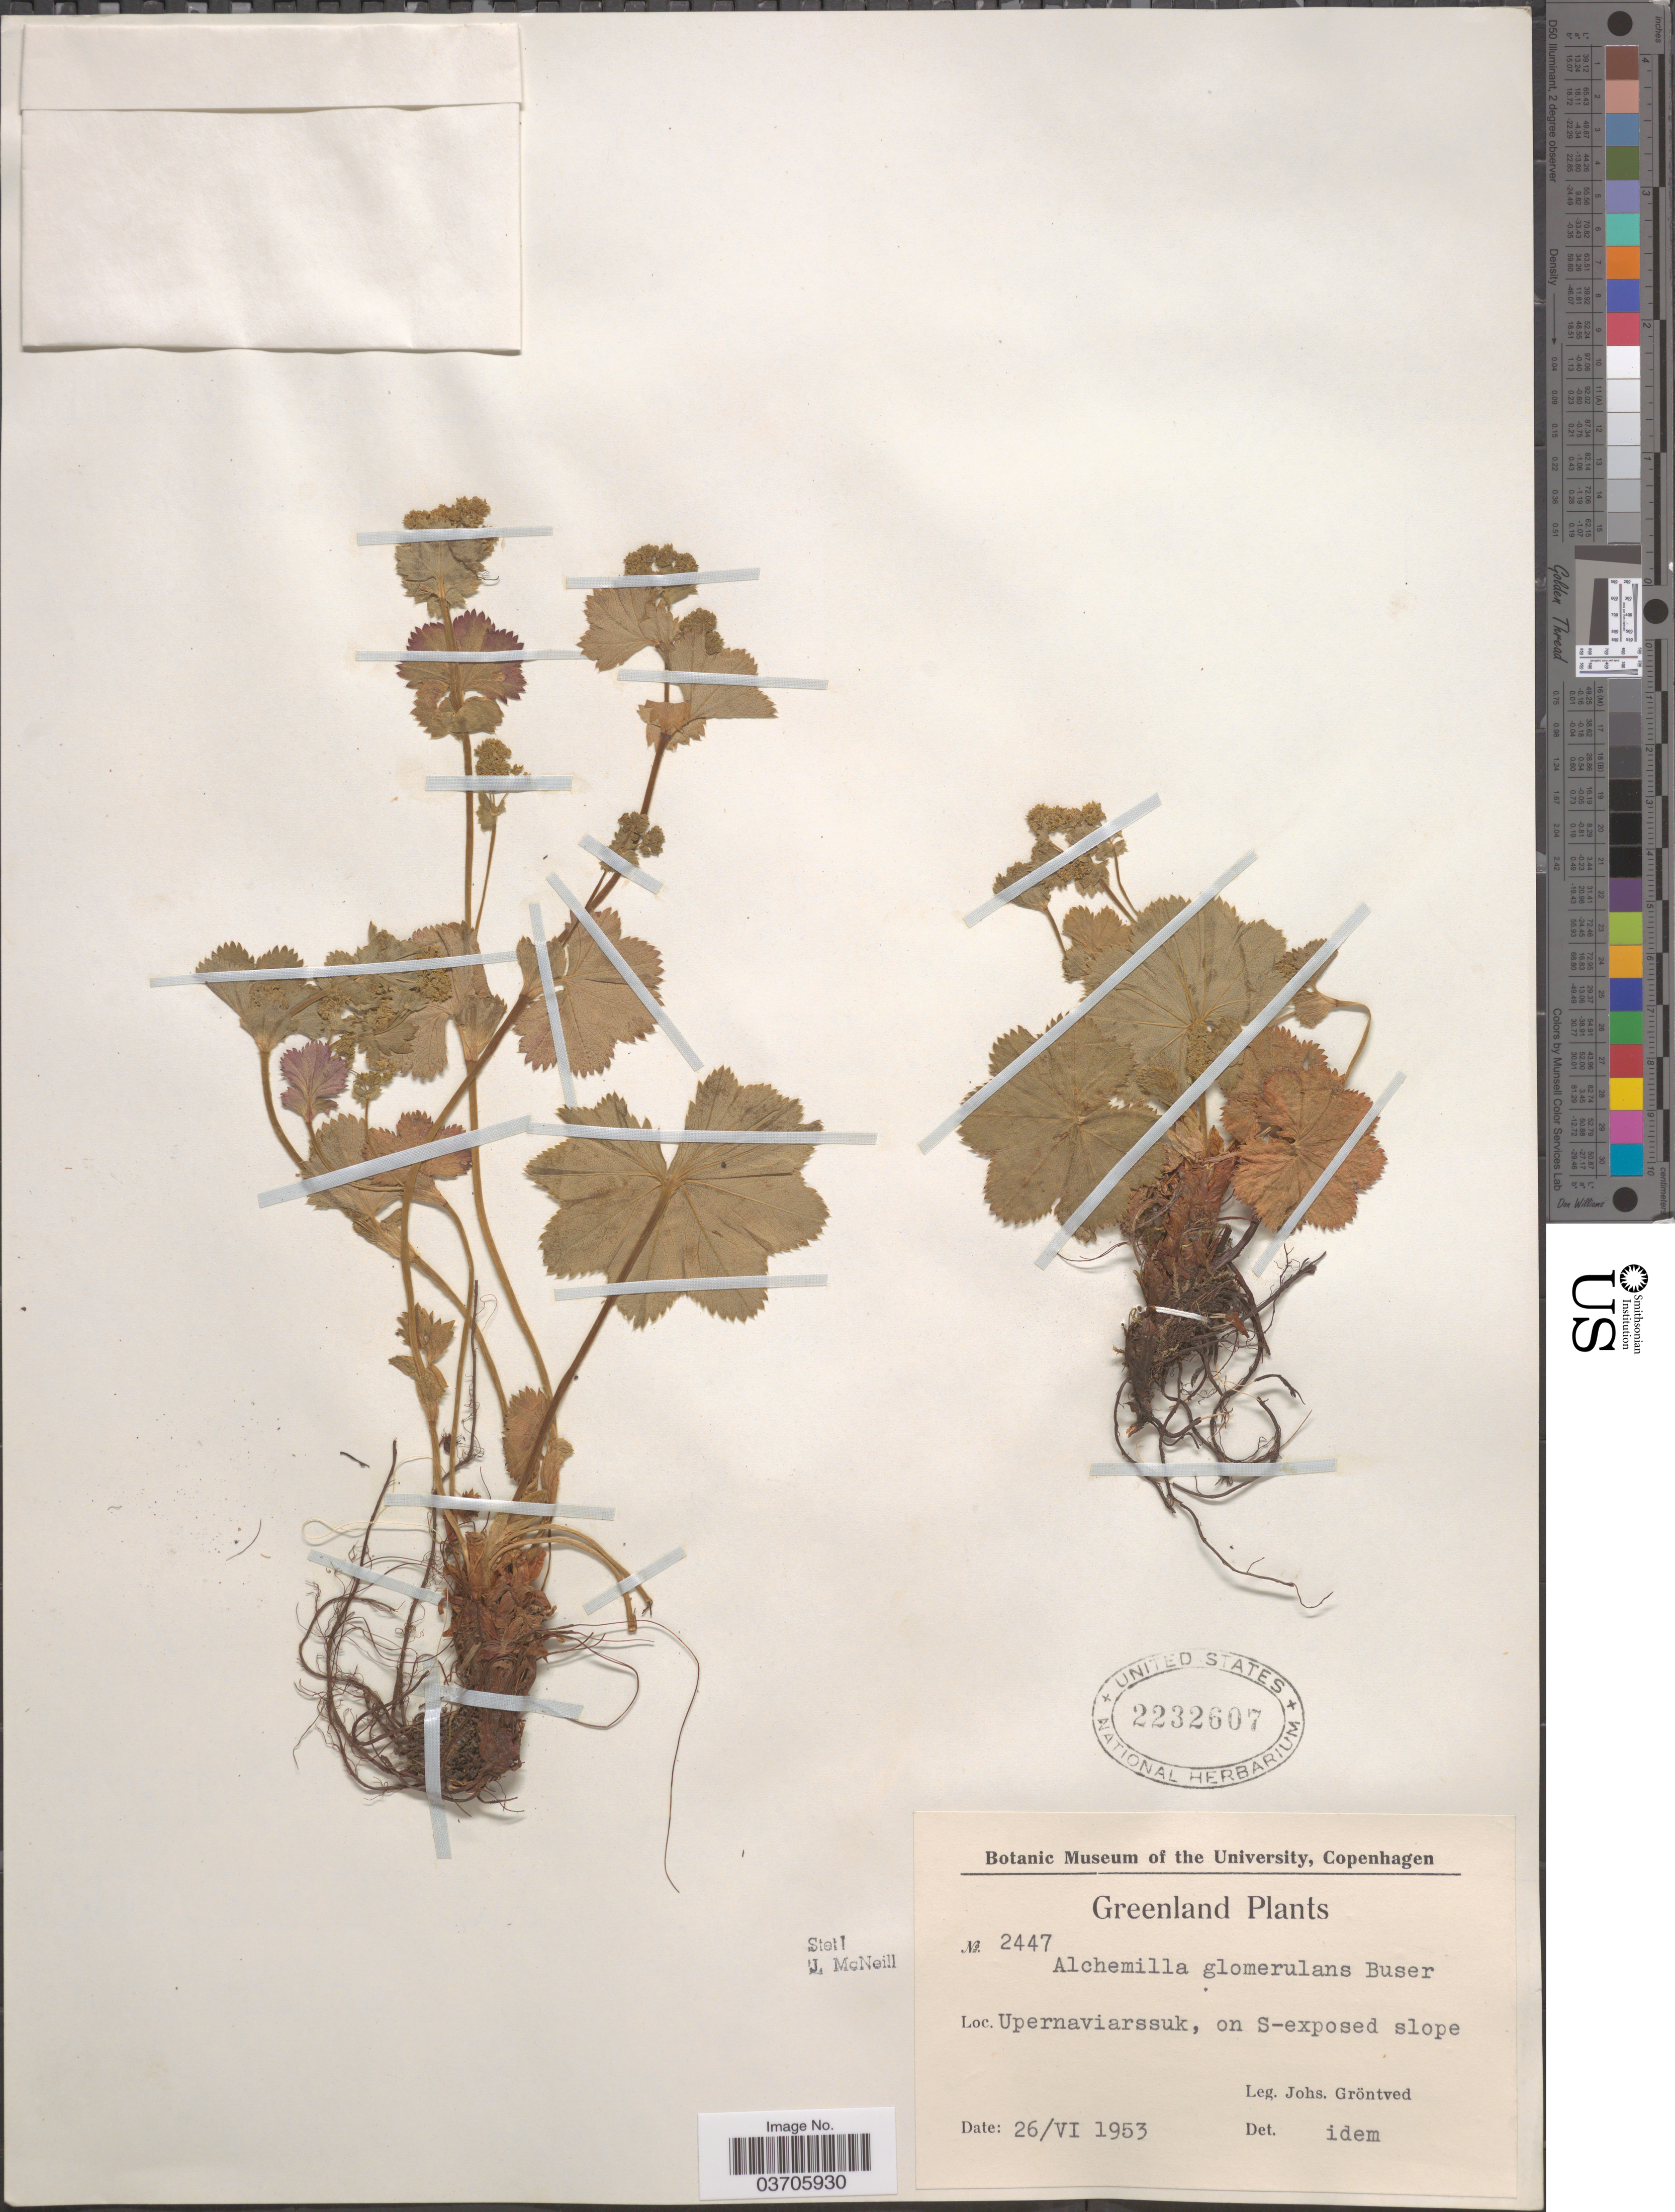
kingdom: Plantae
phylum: Tracheophyta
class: Magnoliopsida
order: Rosales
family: Rosaceae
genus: Alchemilla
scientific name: Alchemilla glomerulans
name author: Buser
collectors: J. Grøntved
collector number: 2447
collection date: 1953-06-26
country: Greenland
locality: Upernaviarssuk, on S-exposed slope.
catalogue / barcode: US 2232607